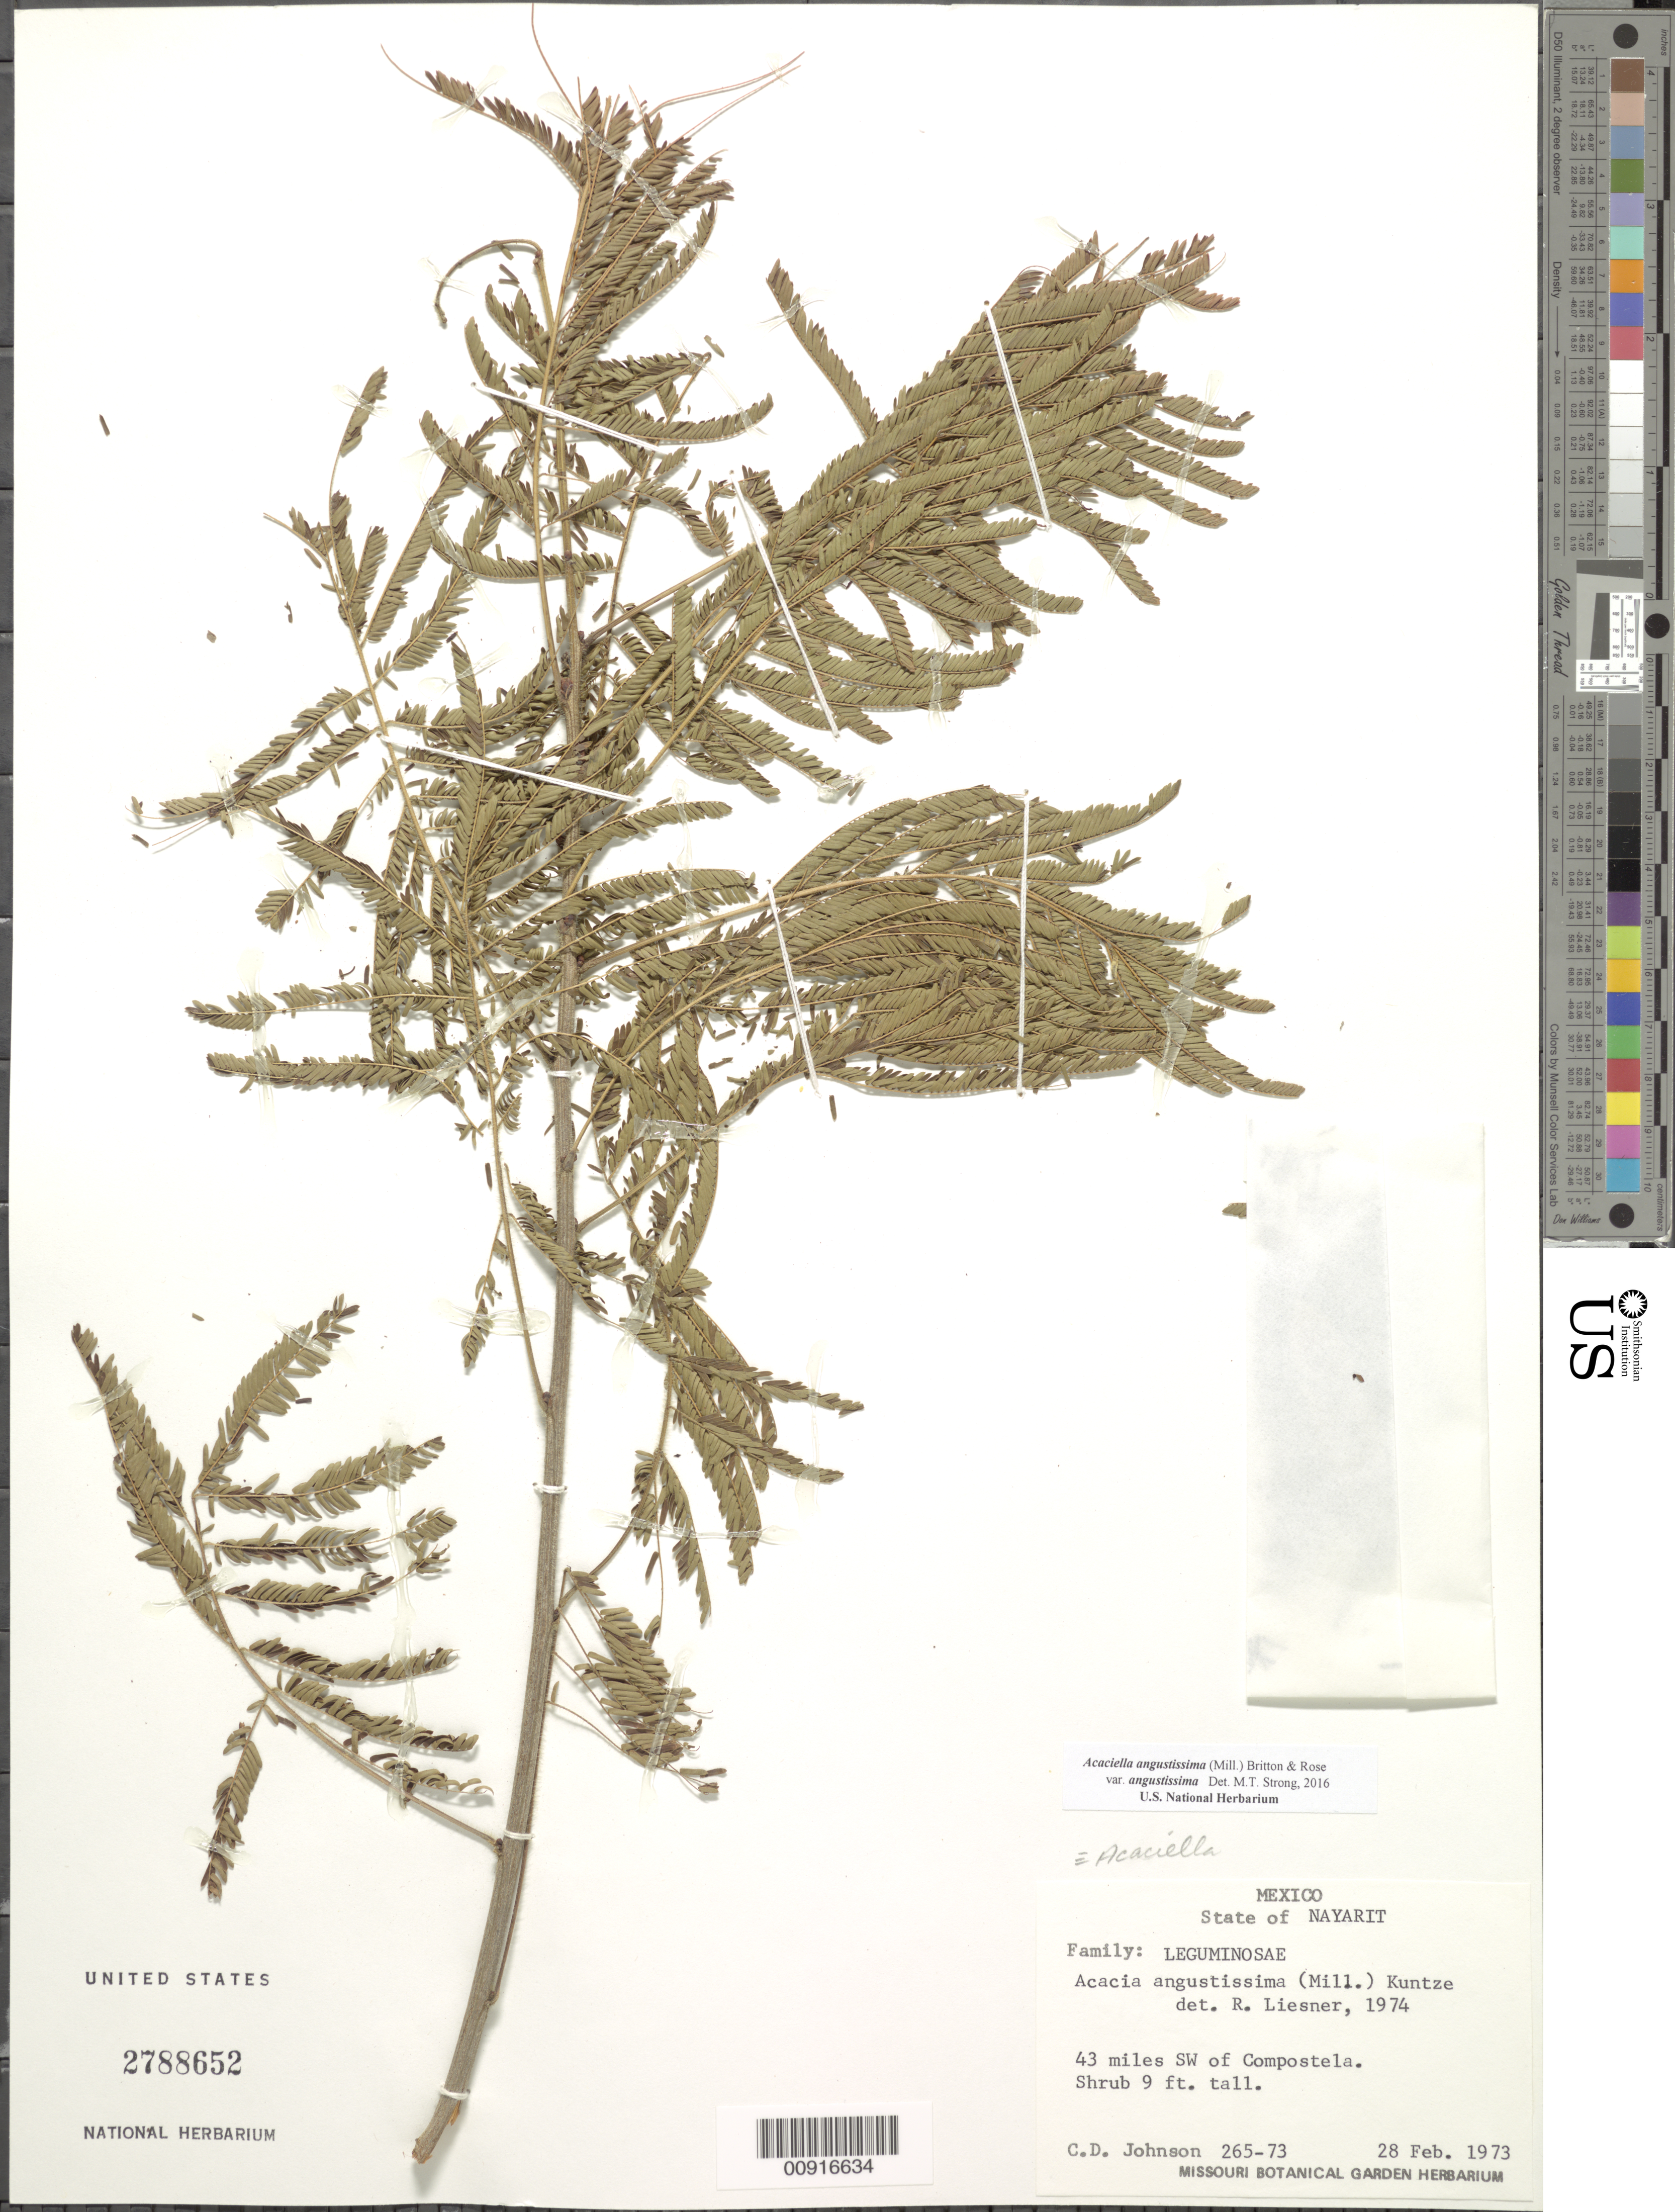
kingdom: Plantae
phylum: Tracheophyta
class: Magnoliopsida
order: Fabales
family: Fabaceae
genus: Acaciella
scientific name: Acaciella angustissima var. angustissima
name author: (Mill.) Britton & Rose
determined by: Strong, M. T., (US), Smithsonian Institution - National Museum of Natural History (UNITED STATES)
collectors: C. D. Johnson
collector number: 265-73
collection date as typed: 28 Feb 1973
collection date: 1973-02-28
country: Mexico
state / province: Nayarit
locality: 43 miles SW of Compostela.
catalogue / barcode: US 2788652